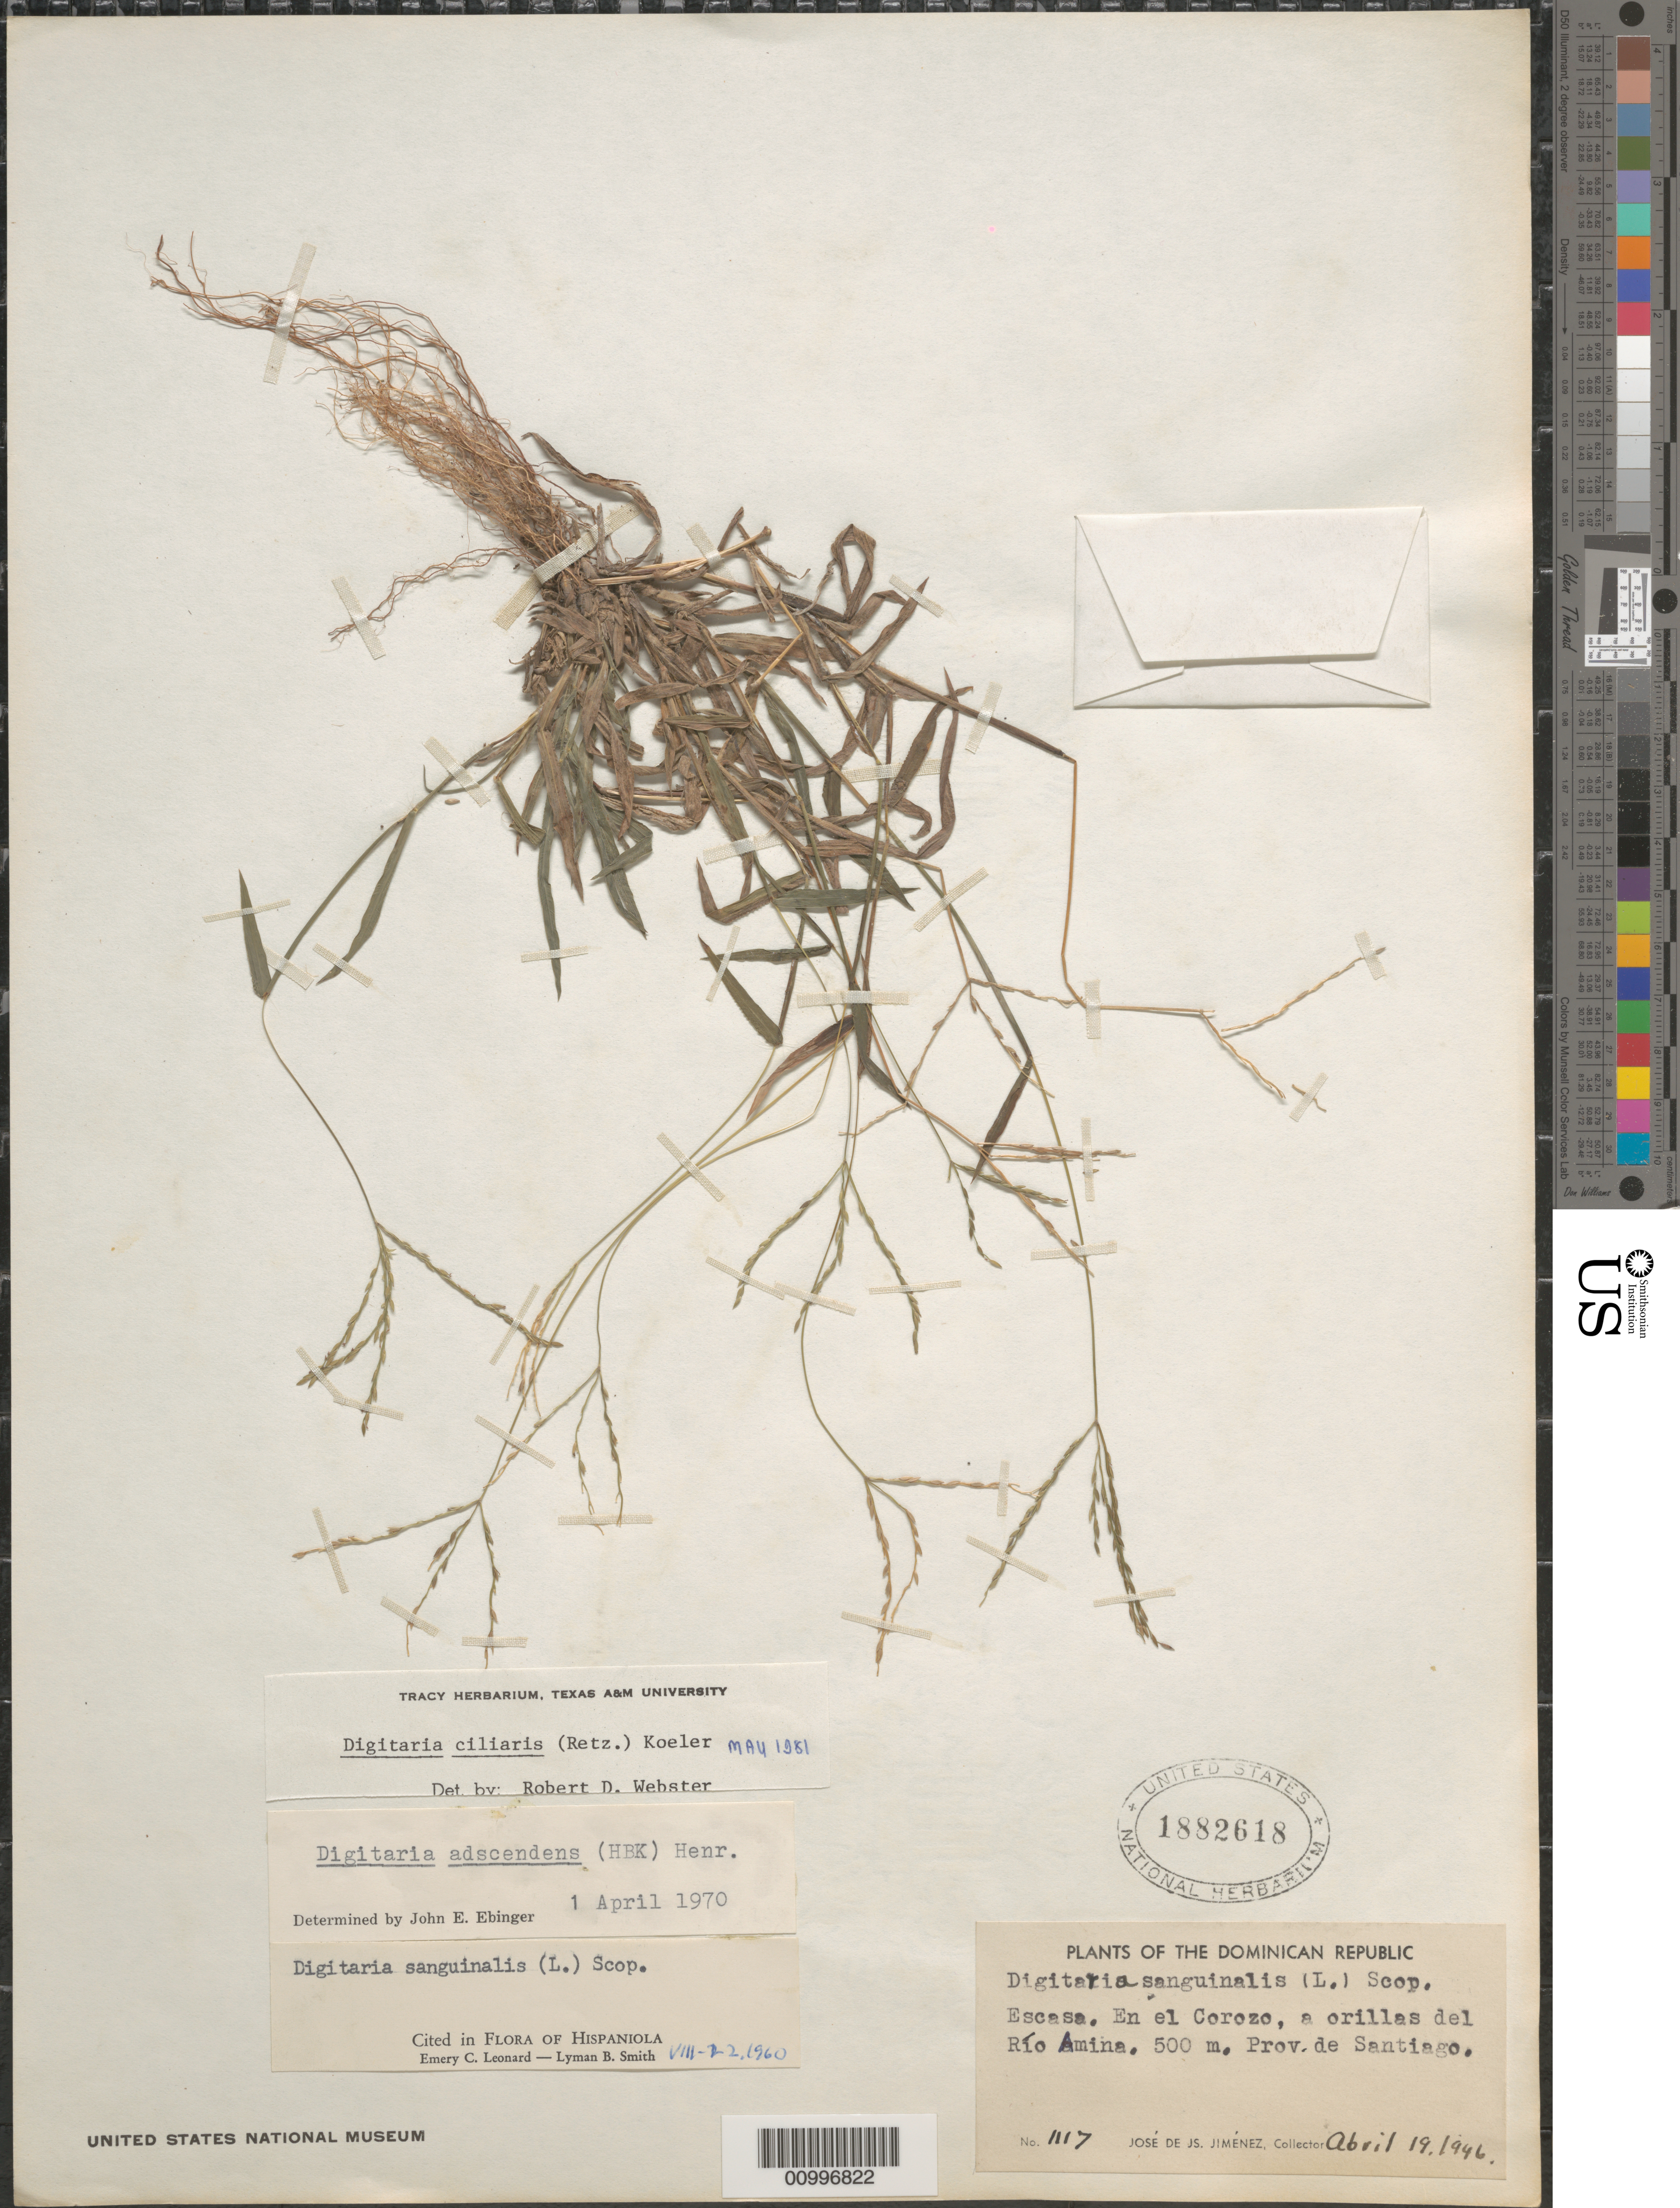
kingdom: Plantae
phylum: Tracheophyta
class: Liliopsida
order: Poales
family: Poaceae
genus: Digitaria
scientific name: Digitaria ciliaris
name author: (Retz.) Koeler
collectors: J. J. Jiménez Almonte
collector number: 1117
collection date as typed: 19 Apr 1946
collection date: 1946-04-19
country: Dominican Republic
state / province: Santiago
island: Hispaniola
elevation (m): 500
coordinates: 0 N, 0 E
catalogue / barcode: US 1882618